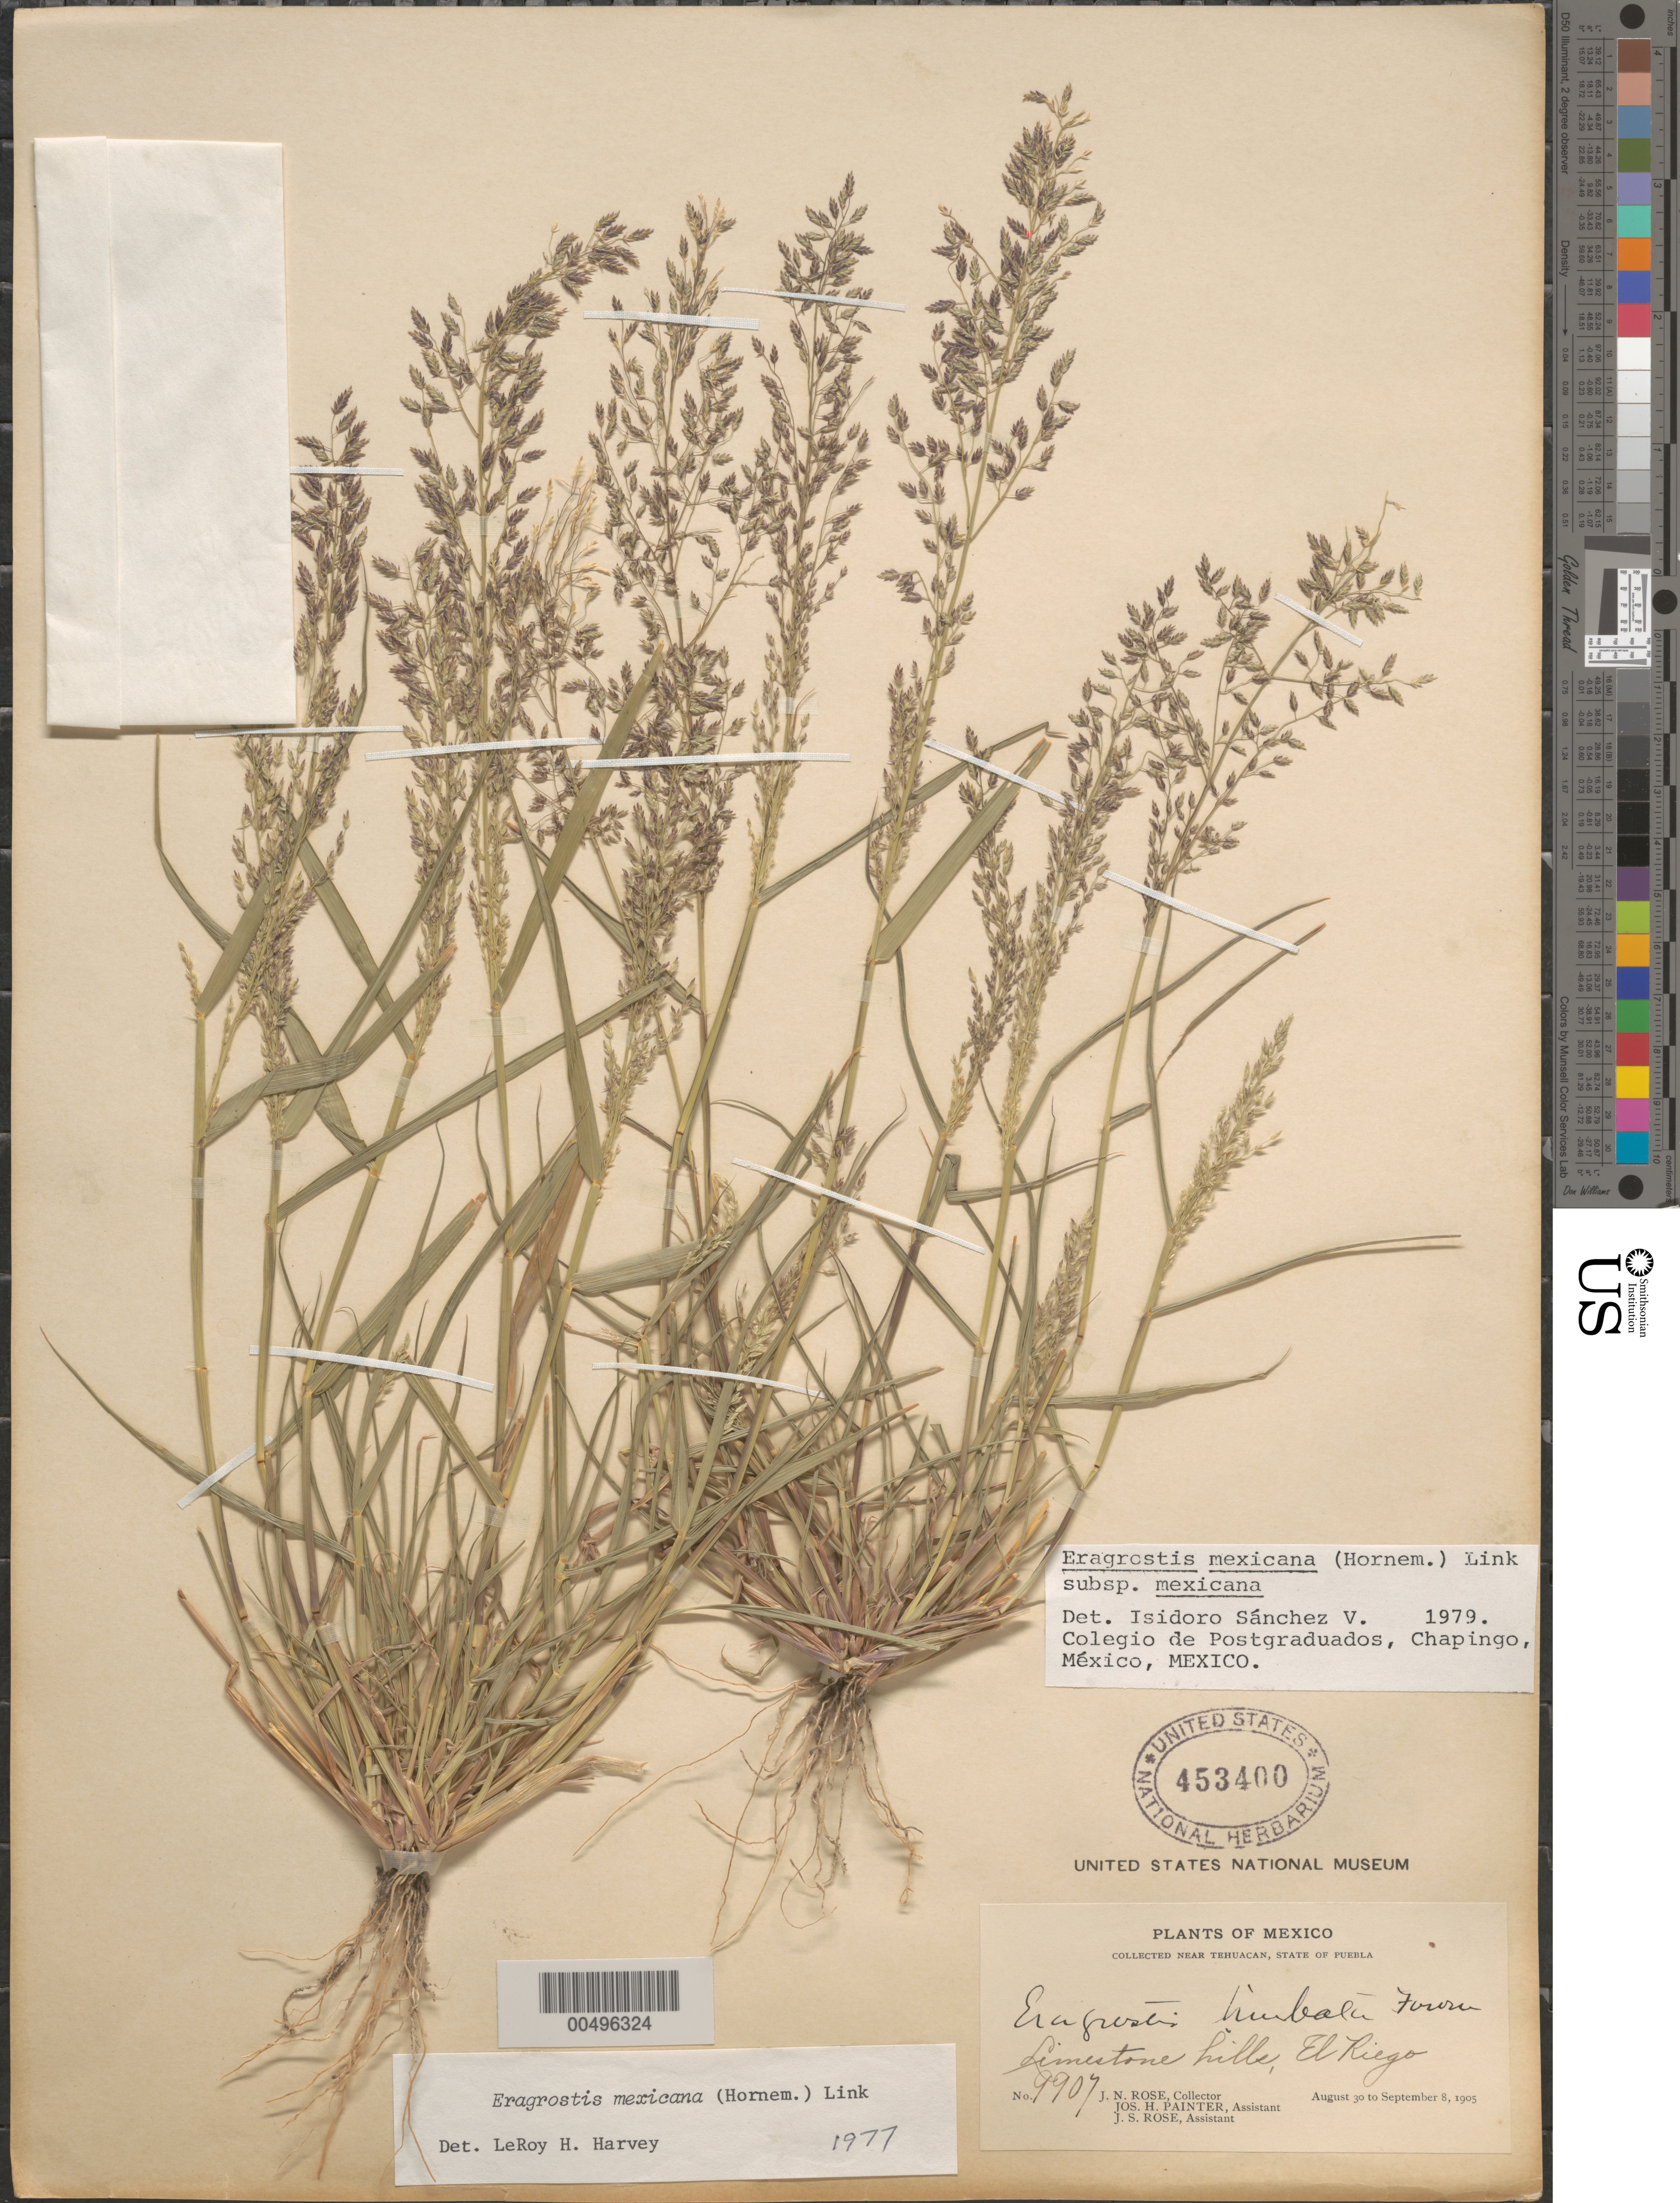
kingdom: Plantae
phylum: Tracheophyta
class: Liliopsida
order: Poales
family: Poaceae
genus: Eragrostis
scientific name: Eragrostis mexicana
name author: (Hornem.) Link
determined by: Sánchez Vega, I. M.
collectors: J. N. Rose, J. H. Painter & J. S. Rose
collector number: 9907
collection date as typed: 30 Aug 1905 to 8 Sep 1905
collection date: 1905-08-30/1905-09-08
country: Mexico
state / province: Puebla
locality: El Riego, near Tehuacan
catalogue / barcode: US 453400